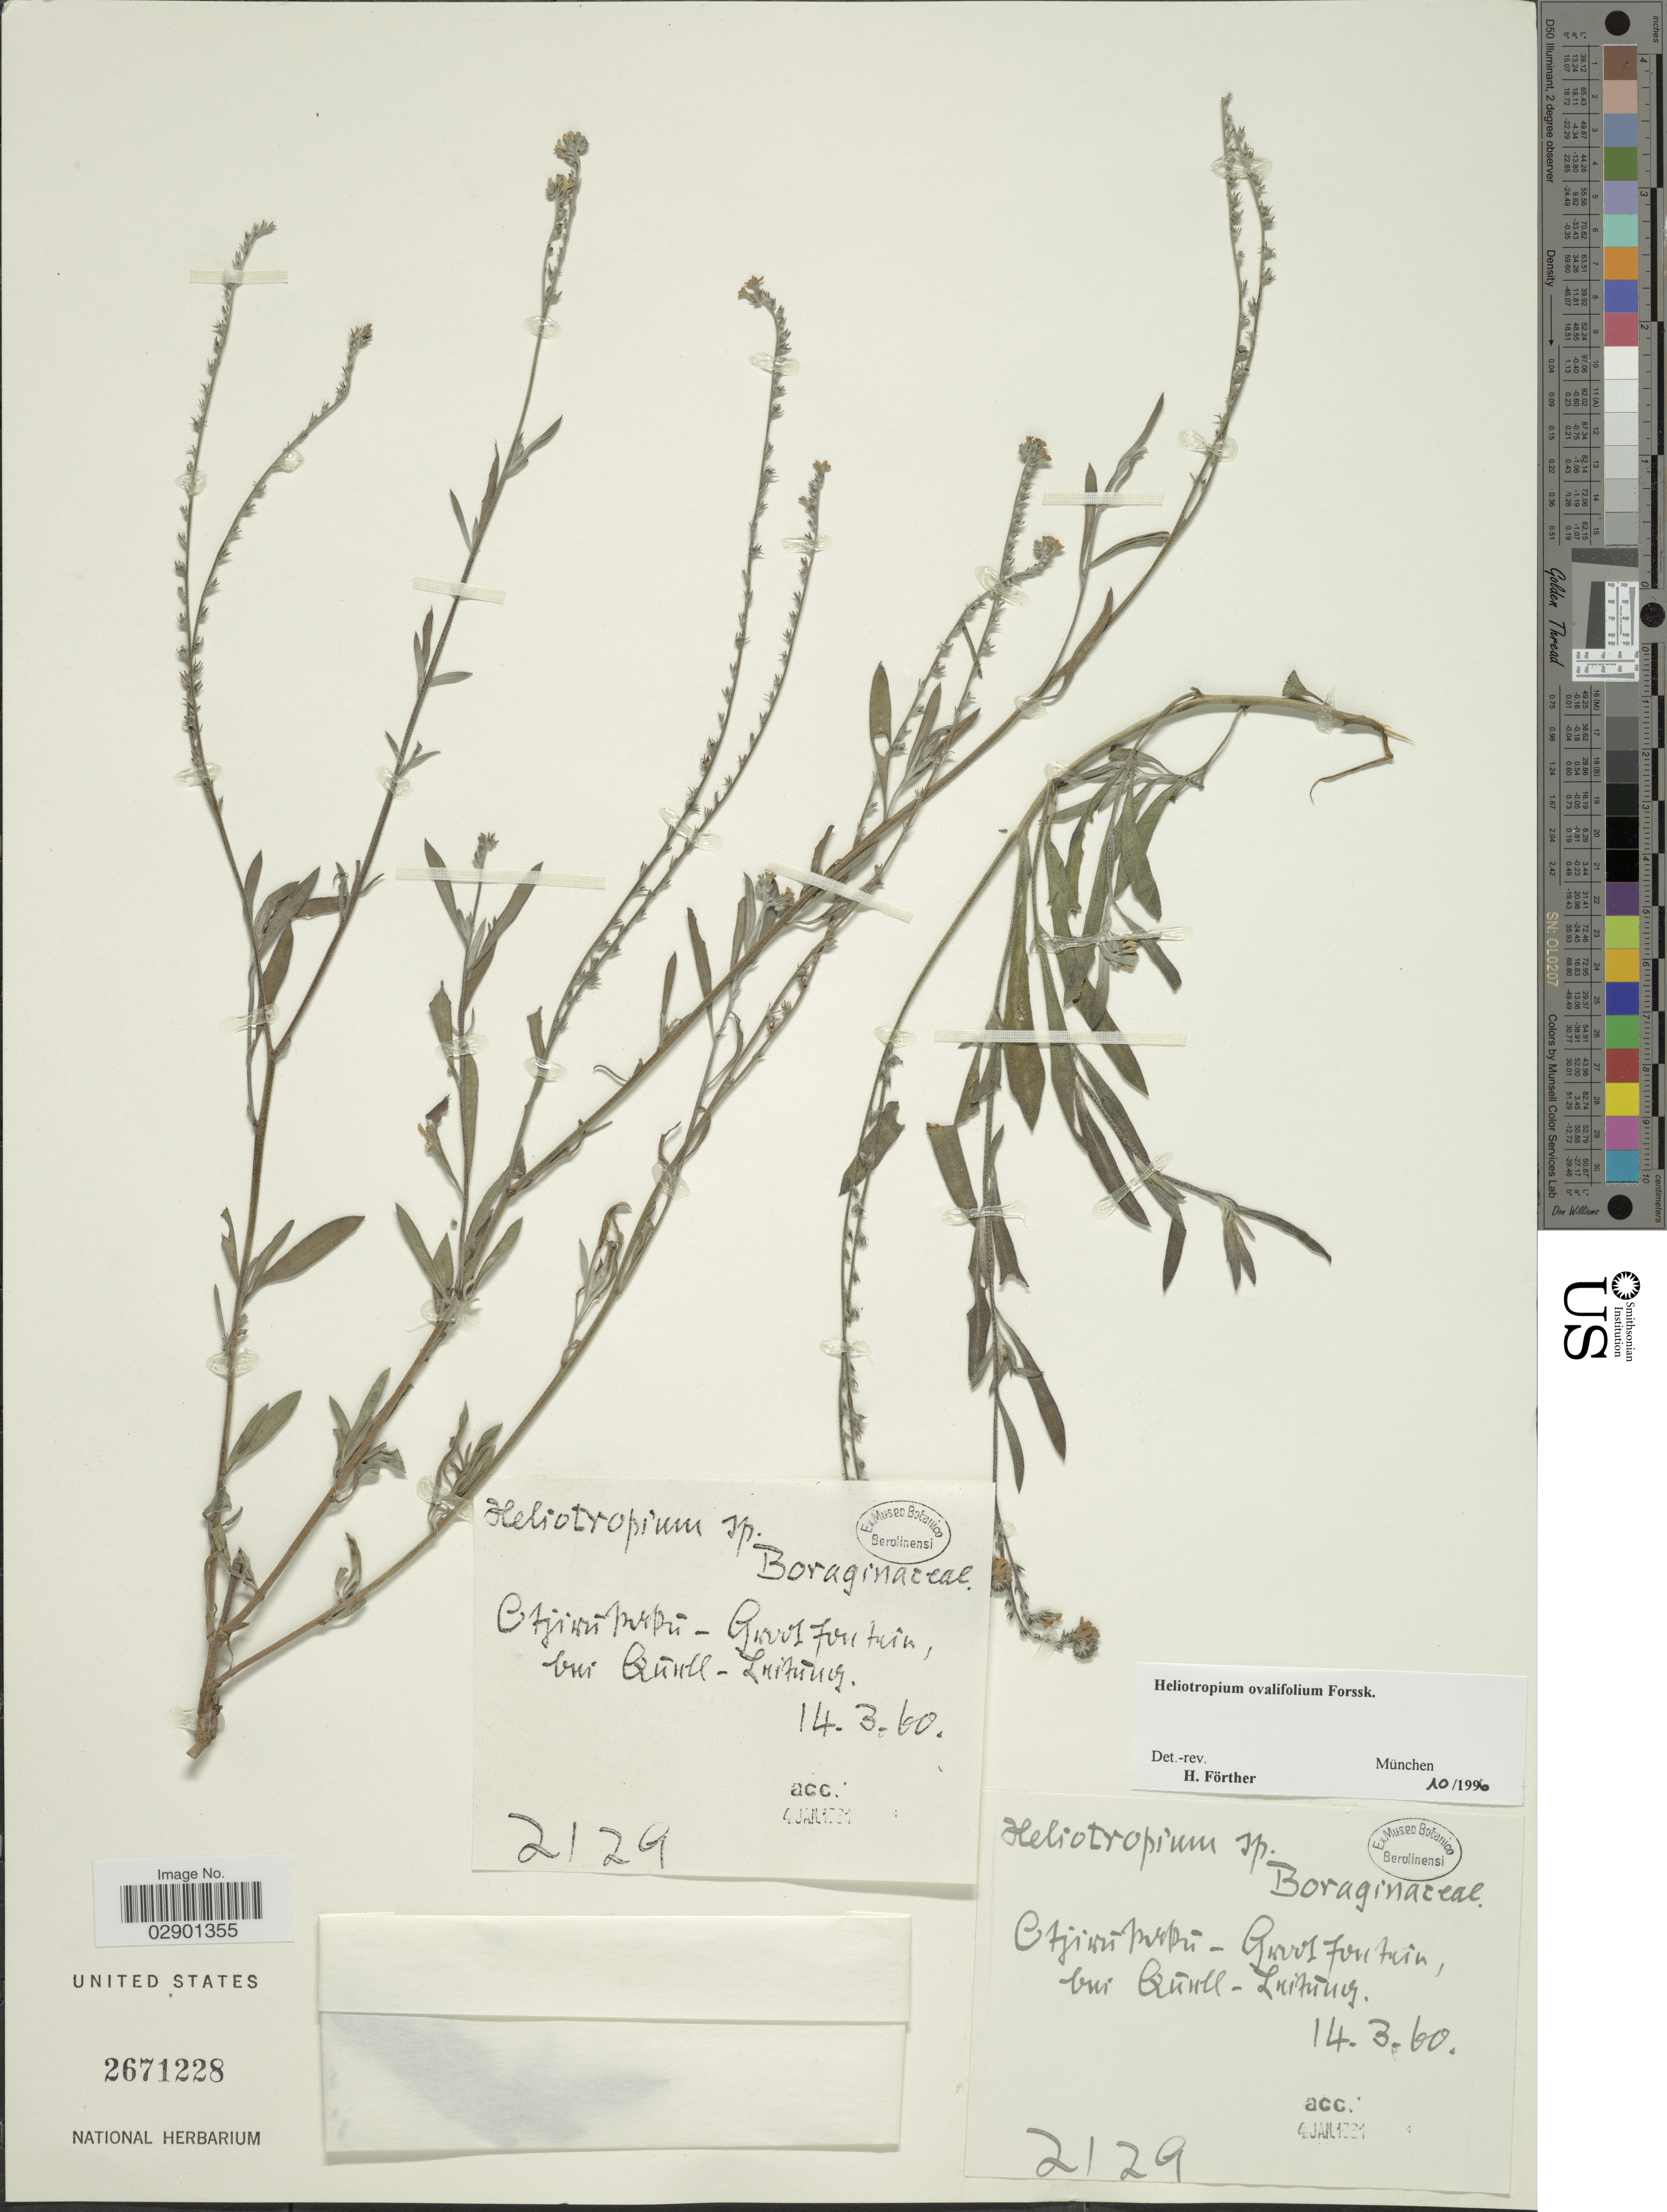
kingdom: Plantae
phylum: Tracheophyta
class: Magnoliopsida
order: Boraginales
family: Heliotropiaceae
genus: Heliotropium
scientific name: Heliotropium ovalifolium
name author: Forssk.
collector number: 2129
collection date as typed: Transcribed d/m/y: 14/3/60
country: Namibia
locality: Otjirukaku - Grootfontein bui Quill - Luiturg. [interpreted]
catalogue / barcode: US 2671228